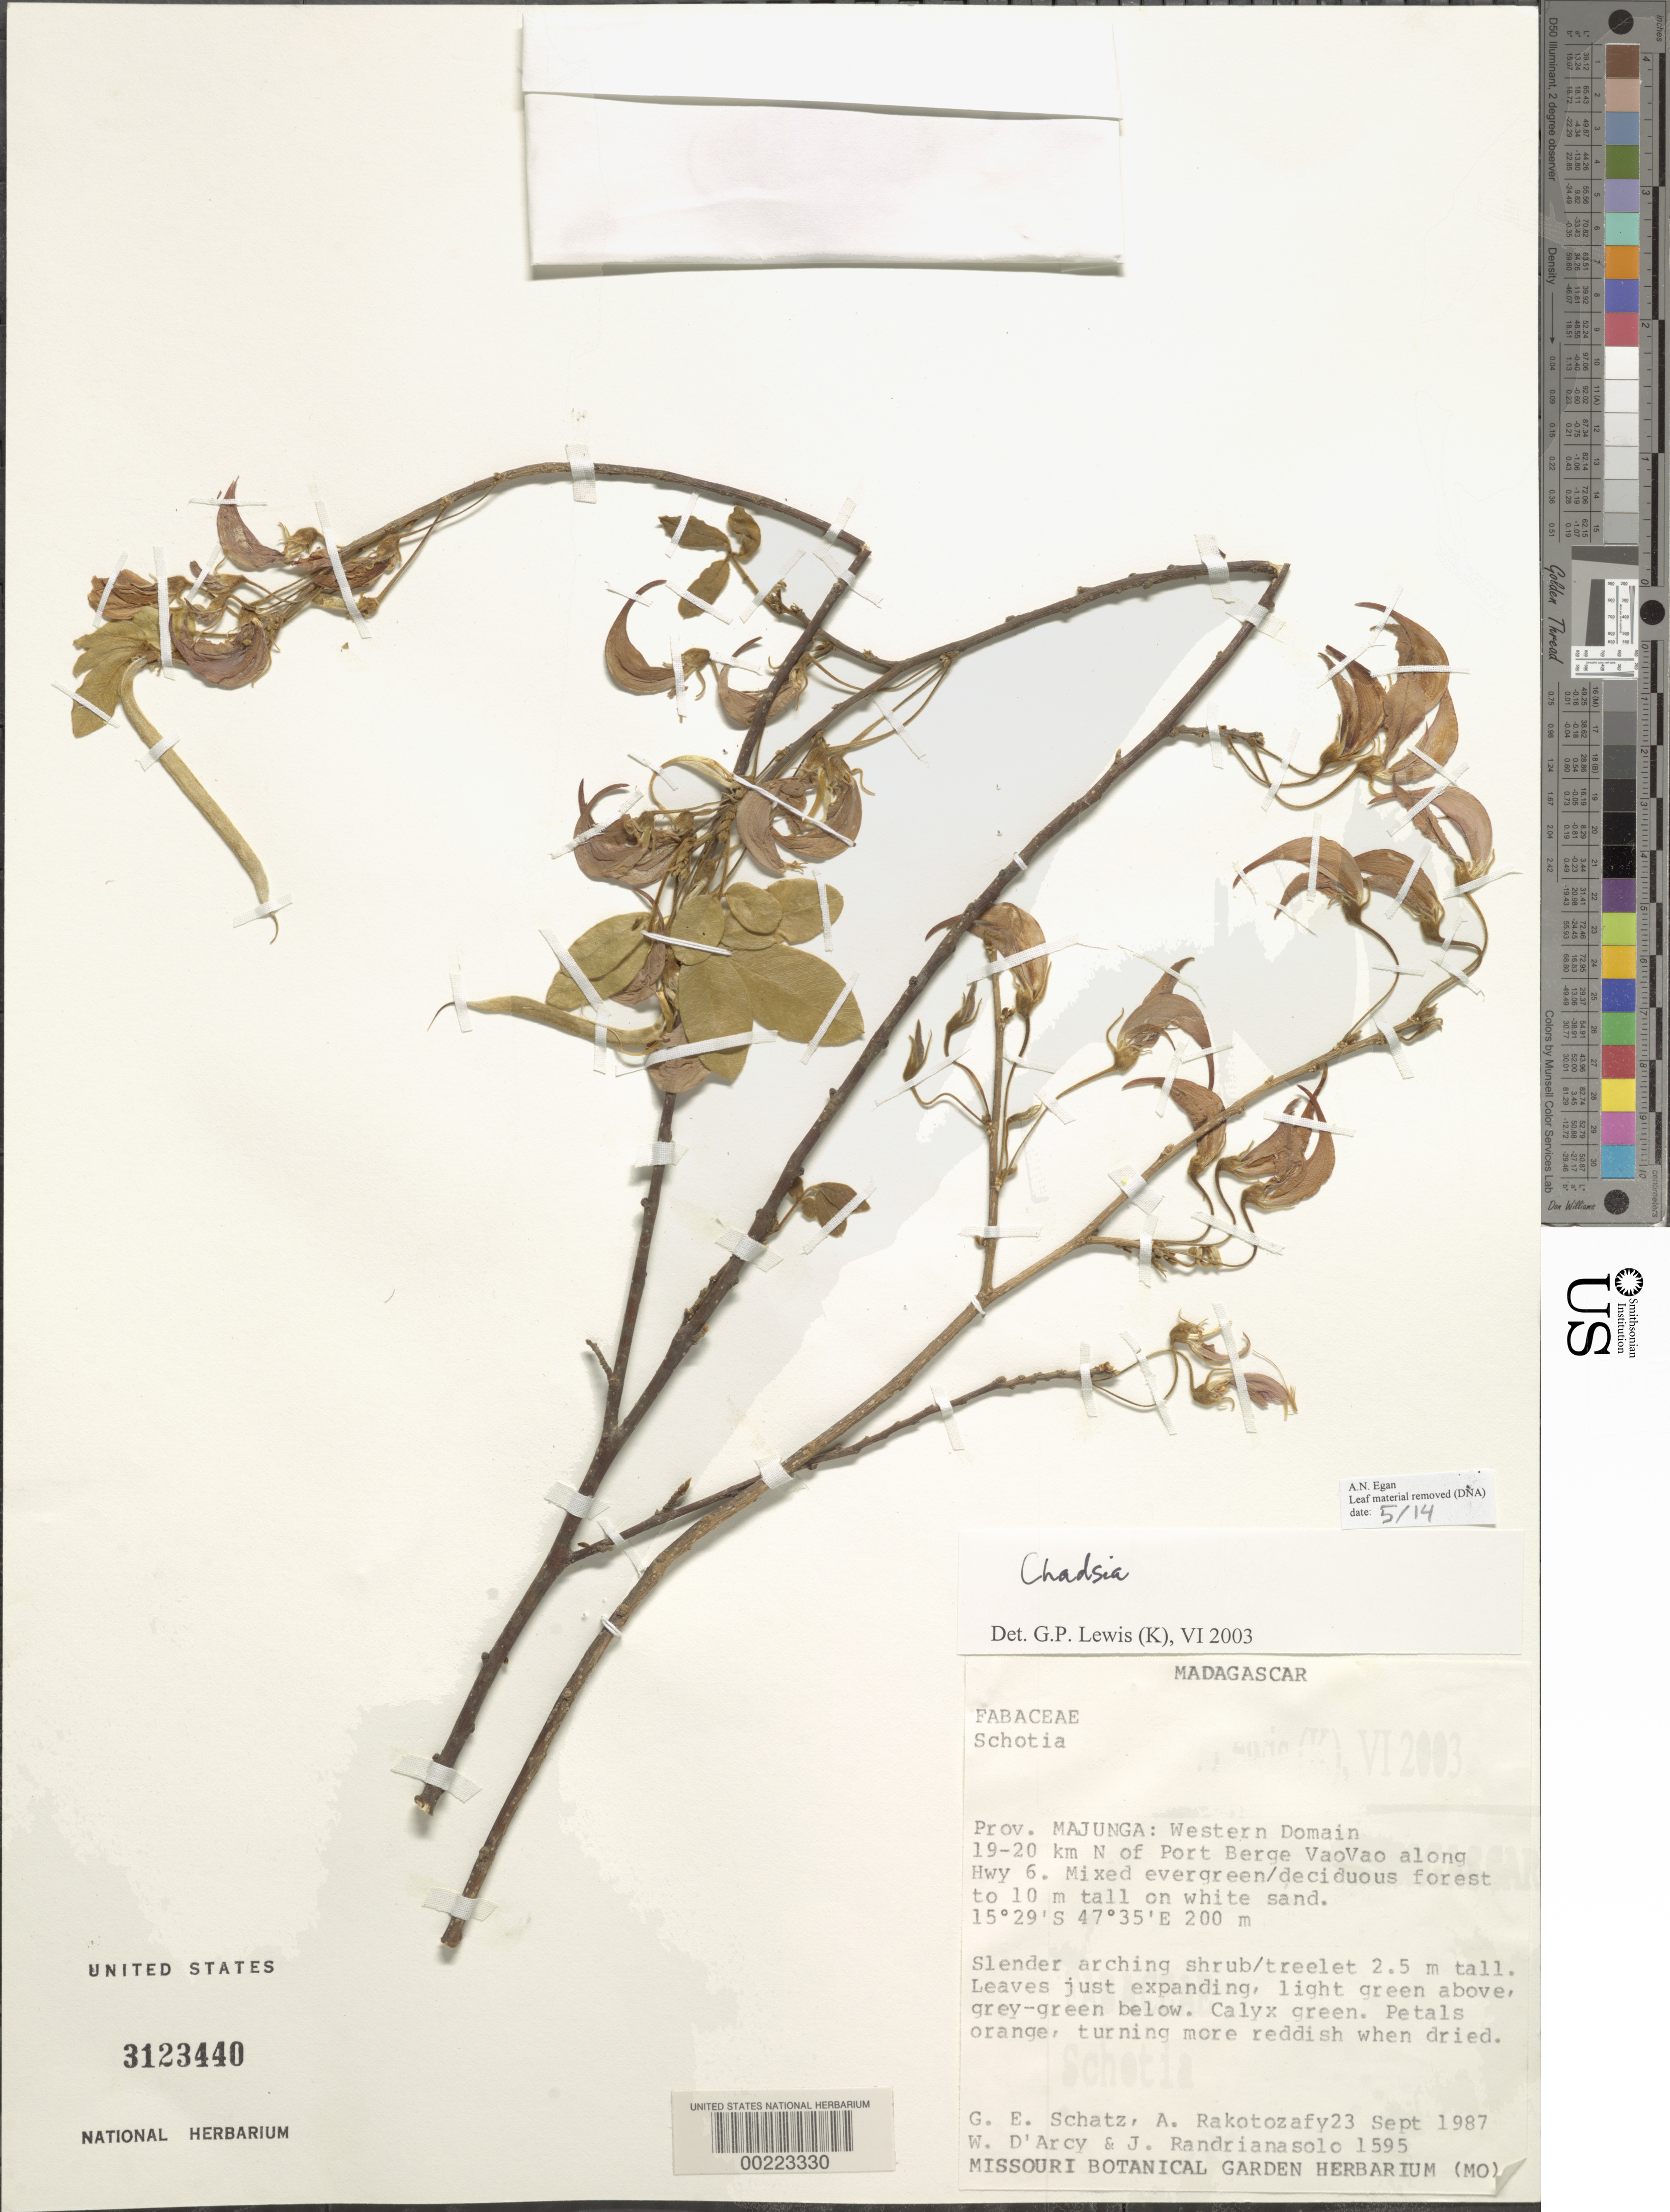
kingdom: Plantae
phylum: Tracheophyta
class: Magnoliopsida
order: Fabales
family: Fabaceae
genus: Chadsia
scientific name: Chadsia sp.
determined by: Lewis, Gwilym P.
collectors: G. Schatz, A. Rakotozafy, W. G. D'Arcy & J. Randrianasolo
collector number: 1595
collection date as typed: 23 Sep 1987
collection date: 1987-09-23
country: Madagascar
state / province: Sofia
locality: Western domain 19-20 km n of port berge vaovao along hwy 6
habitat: Mixed evergreen/deciduous forest to 10m tall on white sand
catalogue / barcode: US 3123440